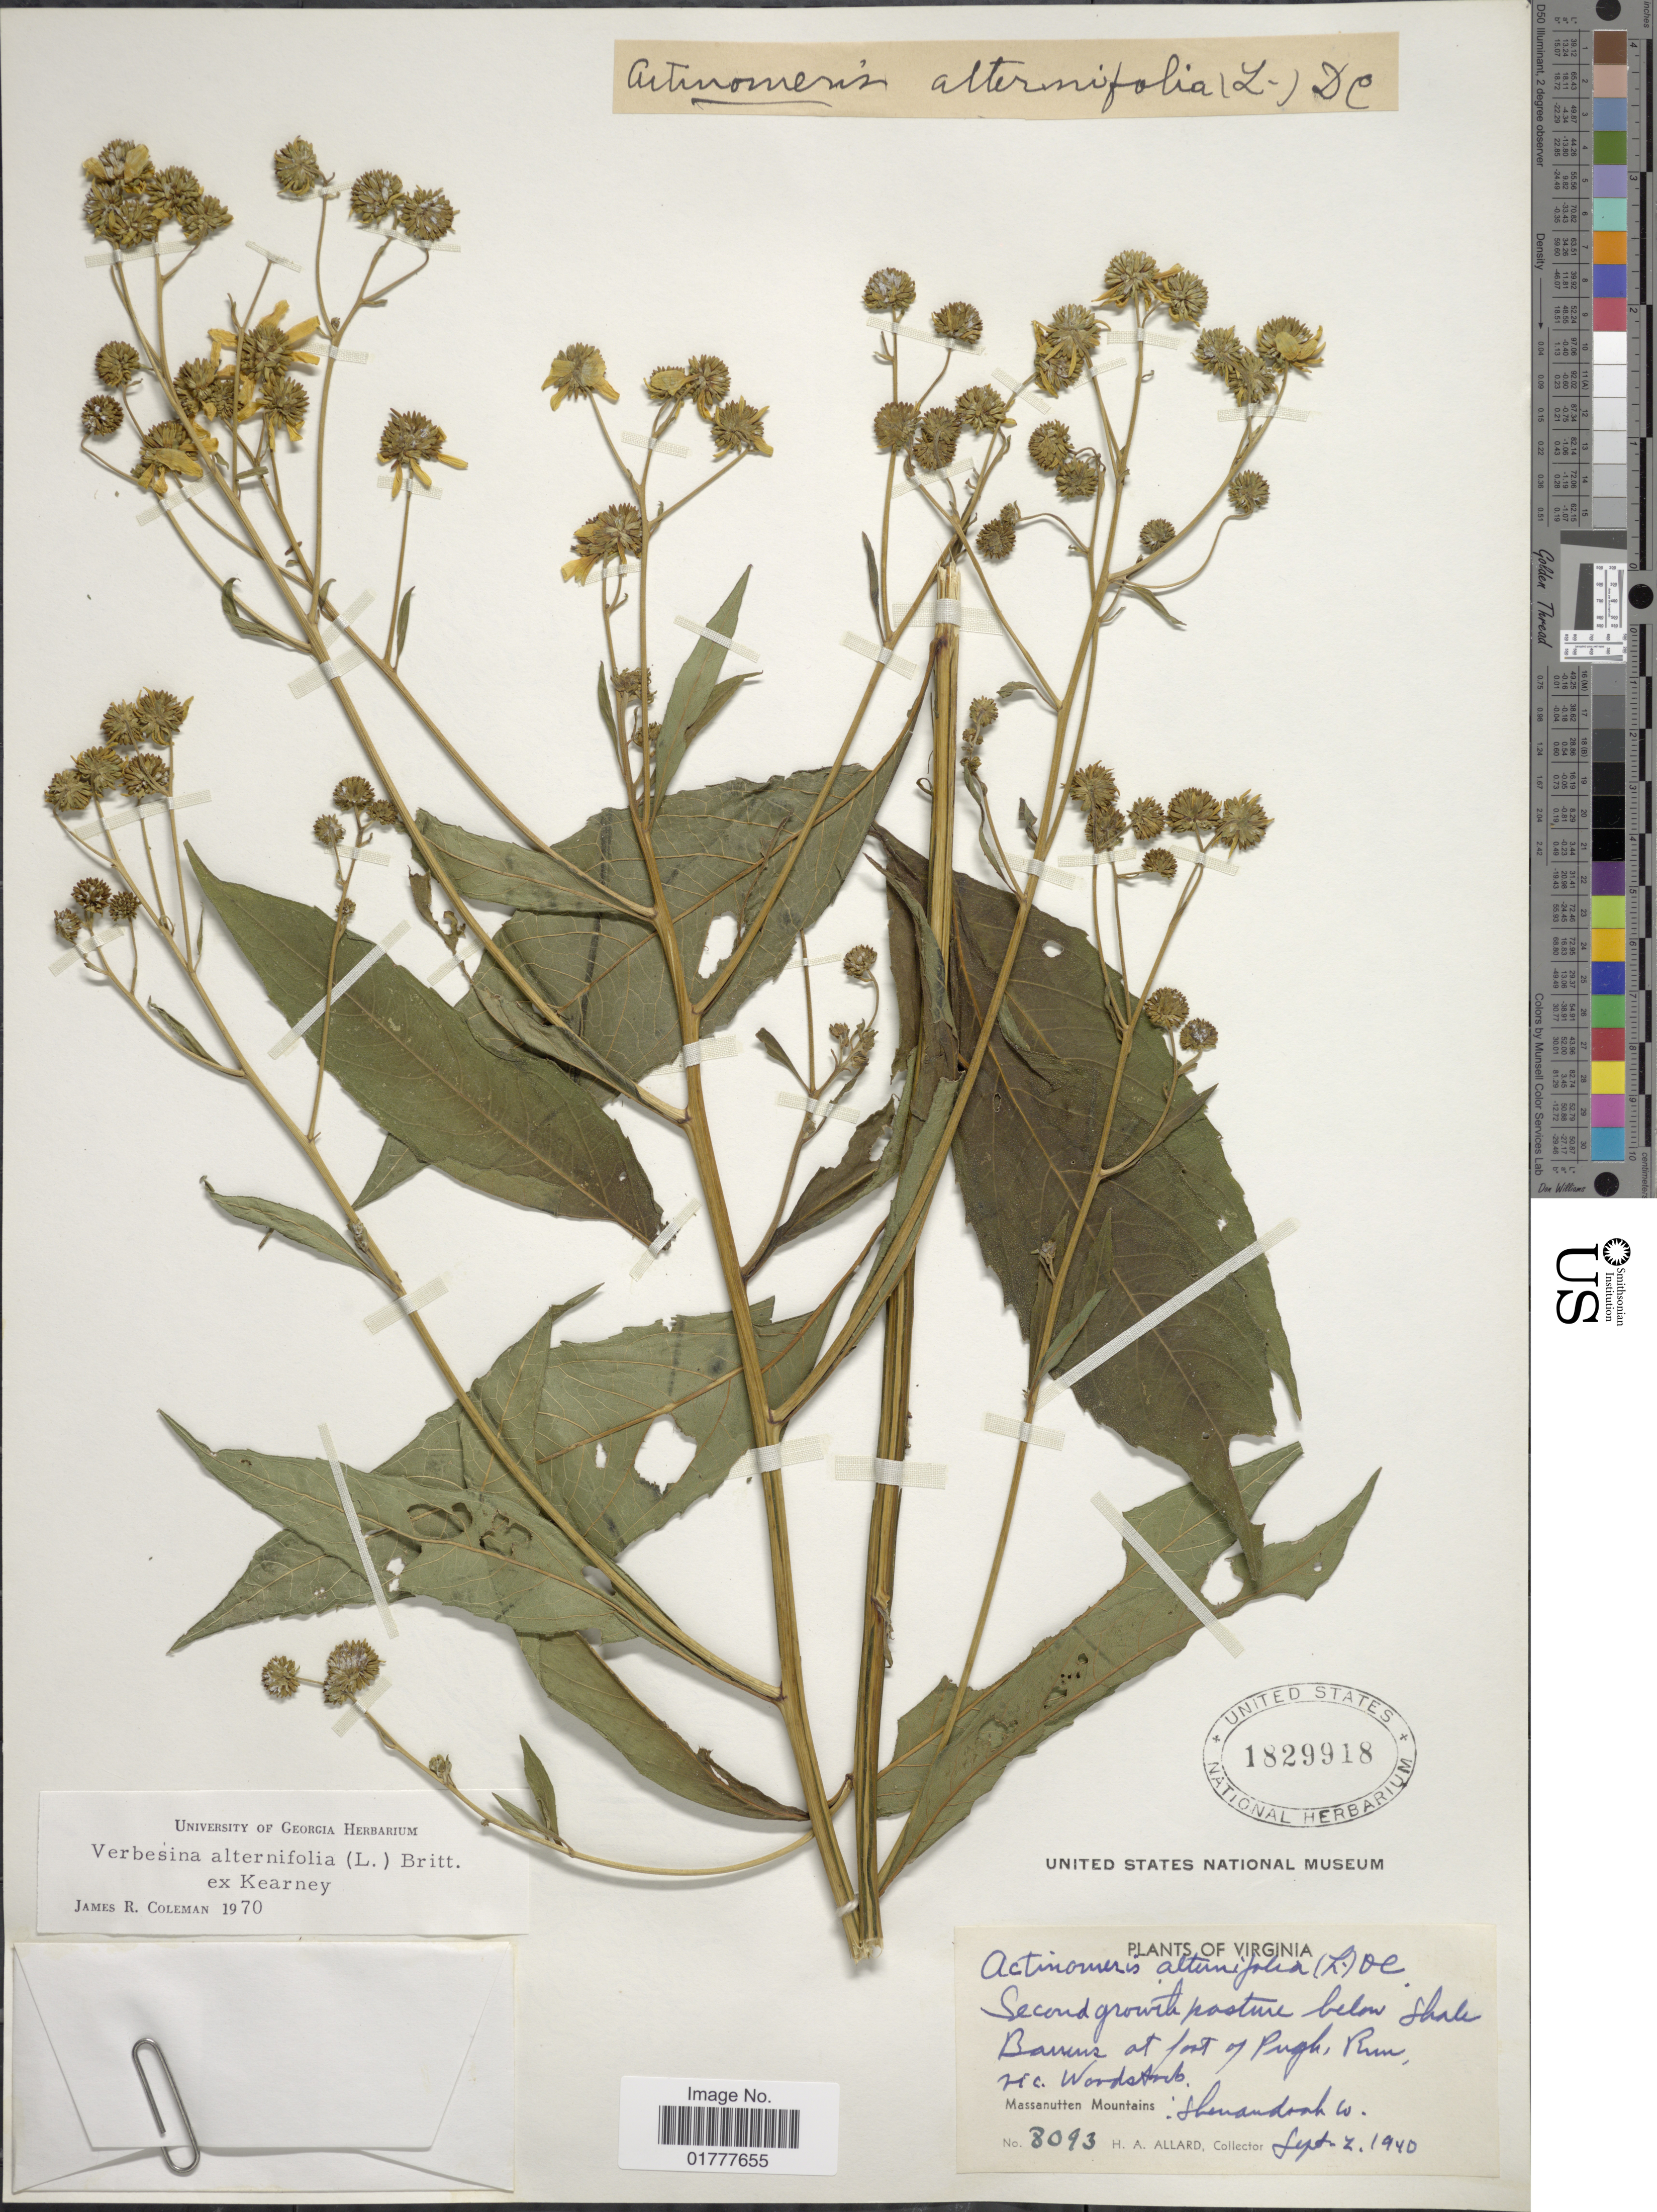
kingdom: Plantae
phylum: Tracheophyta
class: Magnoliopsida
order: Asterales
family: Asteraceae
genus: Actinomeris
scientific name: Actinomeris alternifolia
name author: (L.) DC.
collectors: H. A. Allard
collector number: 8093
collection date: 1940-09-02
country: United States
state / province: Virginia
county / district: Shenandoah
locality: Barrens at foot of Pugh. Run vic. Woodstock, Massanutten Mountains, Shenandoah Co..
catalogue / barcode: US 1829918